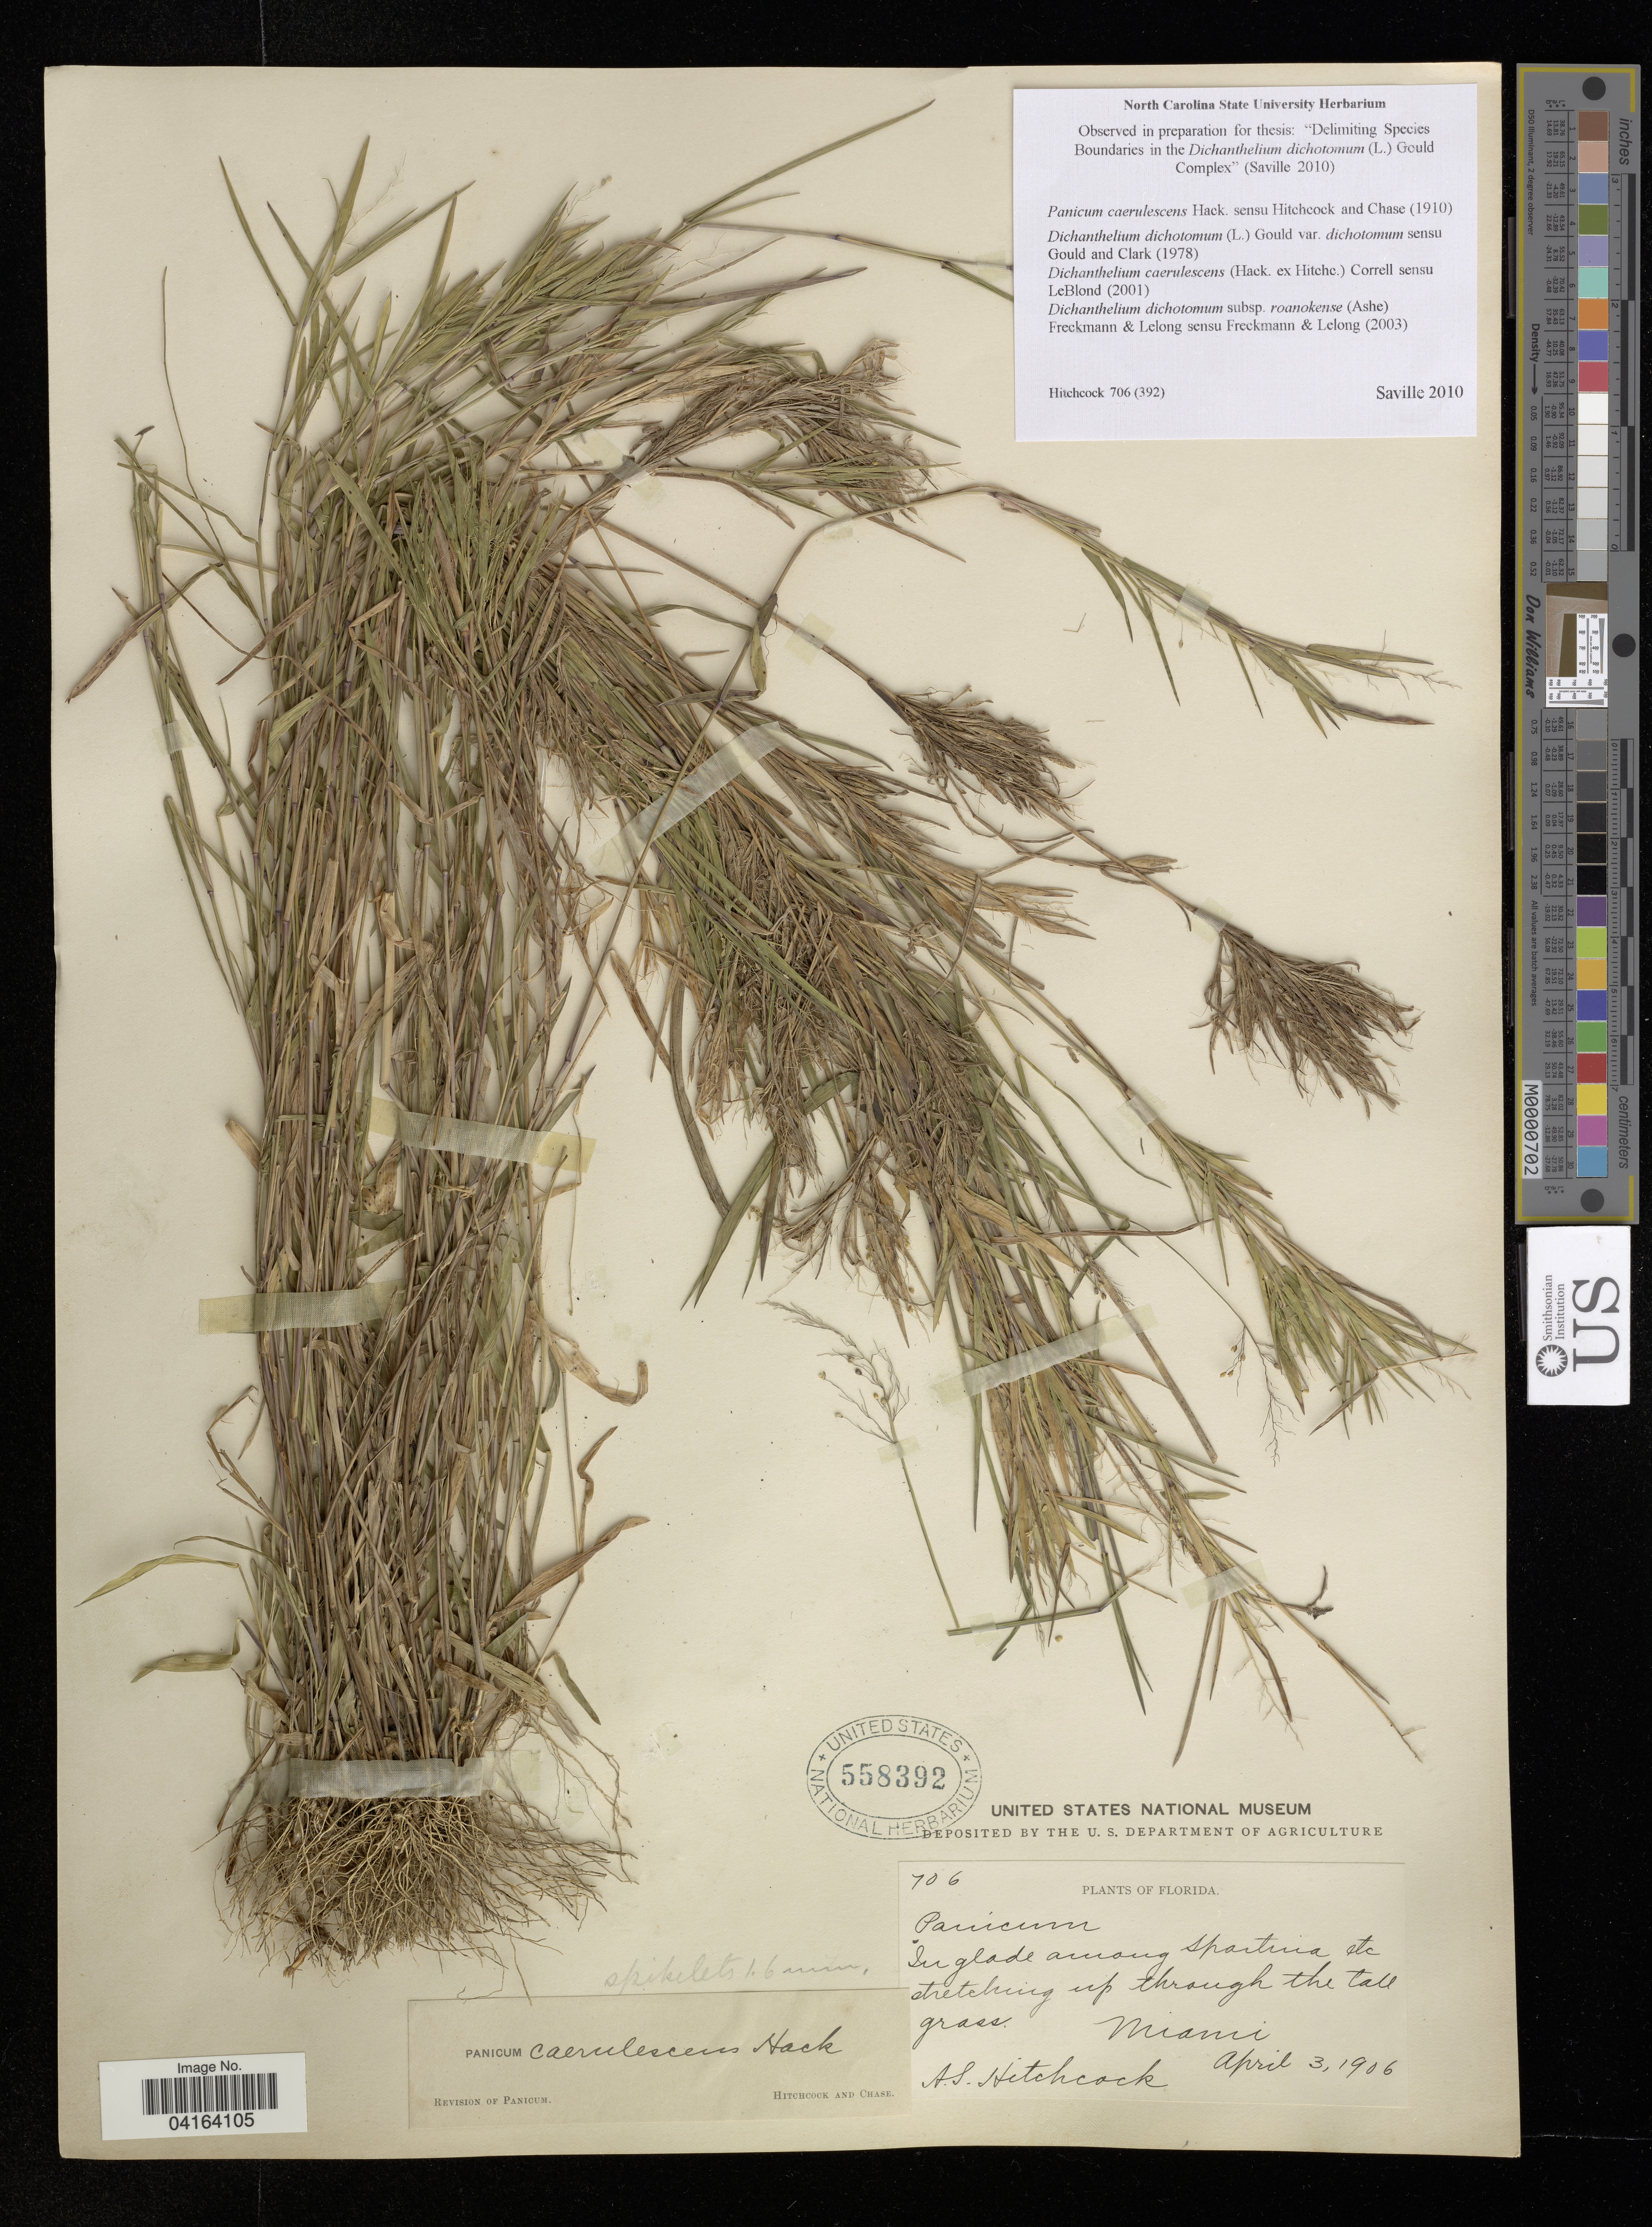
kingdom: Plantae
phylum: Tracheophyta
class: Liliopsida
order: Poales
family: Poaceae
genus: Dichanthelium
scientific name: Dichanthelium dichotomum subsp. roanokense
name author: (Ashe) LeBlond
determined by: Saville, A. C., (NCSC), North Carolina State University (UNITED STATES)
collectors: A. Hitchcock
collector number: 706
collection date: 1906-04-03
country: United States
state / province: Florida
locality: Miami.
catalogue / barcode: US 558392